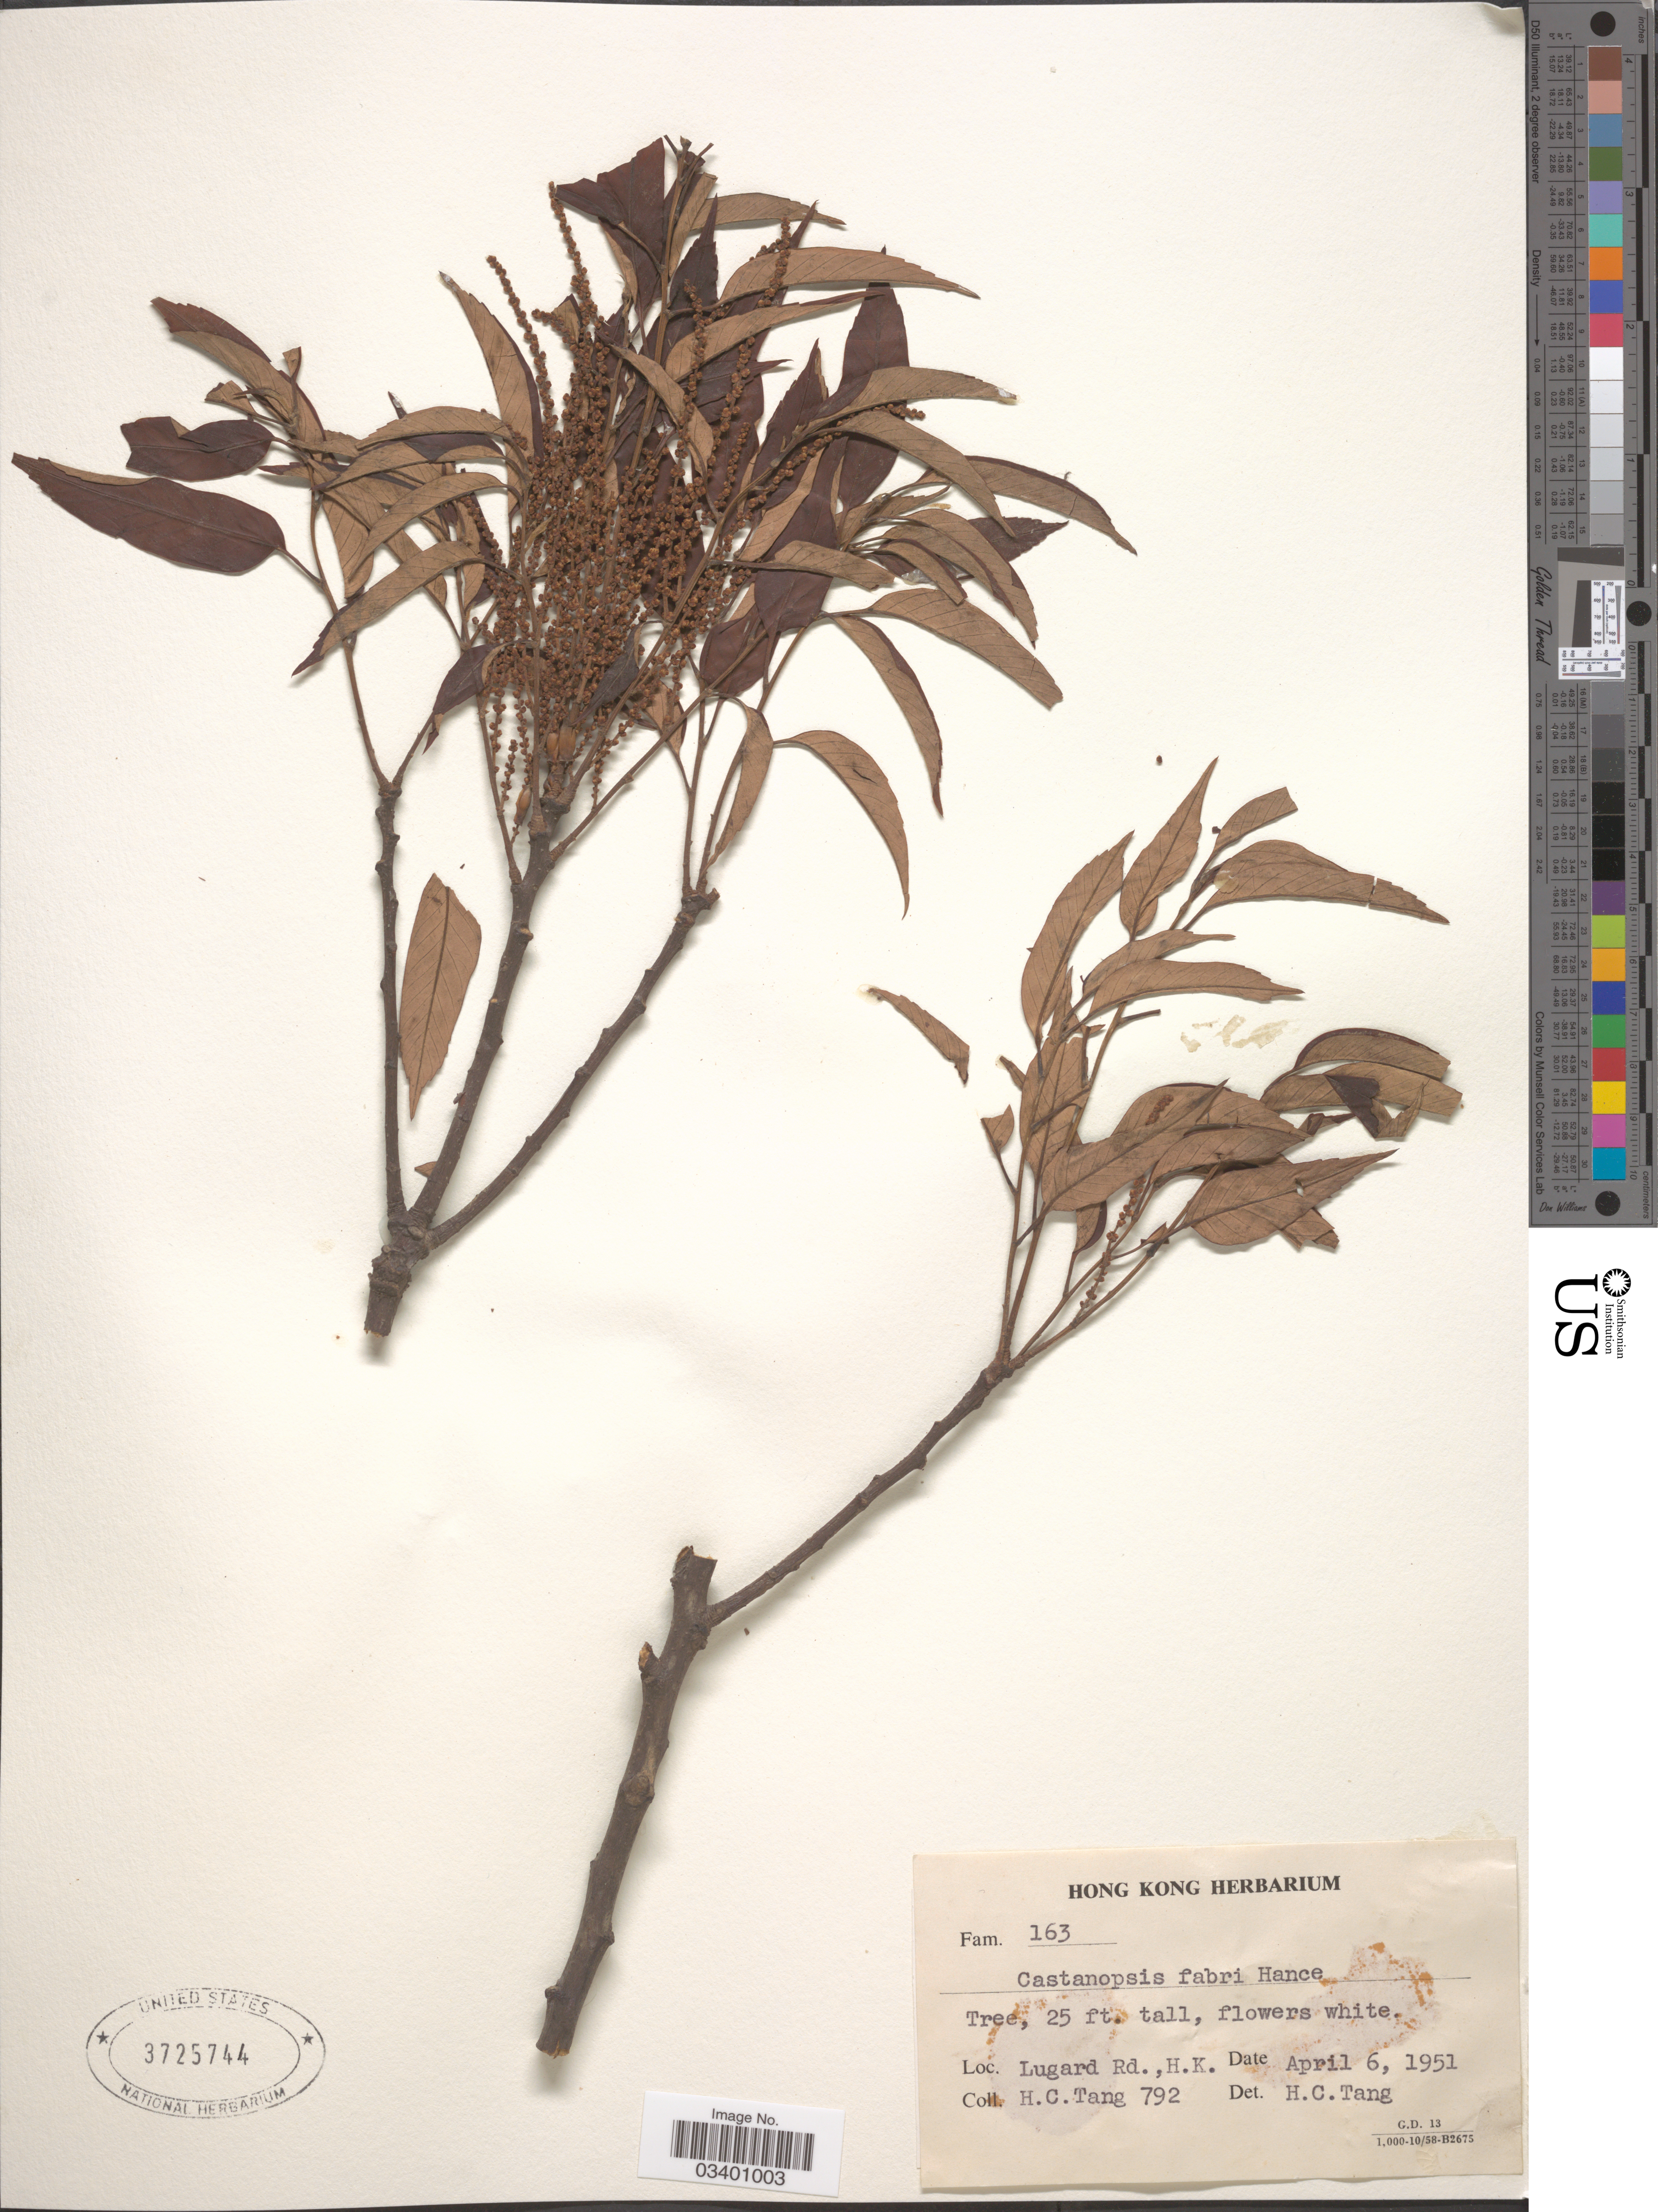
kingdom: Plantae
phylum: Tracheophyta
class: Magnoliopsida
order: Fagales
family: Fagaceae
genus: Castanopsis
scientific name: Castanopsis faberi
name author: Hance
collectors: H. Tang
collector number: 792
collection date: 1951-04-06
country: China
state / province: Hong Kong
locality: Lugard Rd.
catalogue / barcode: US 3725744